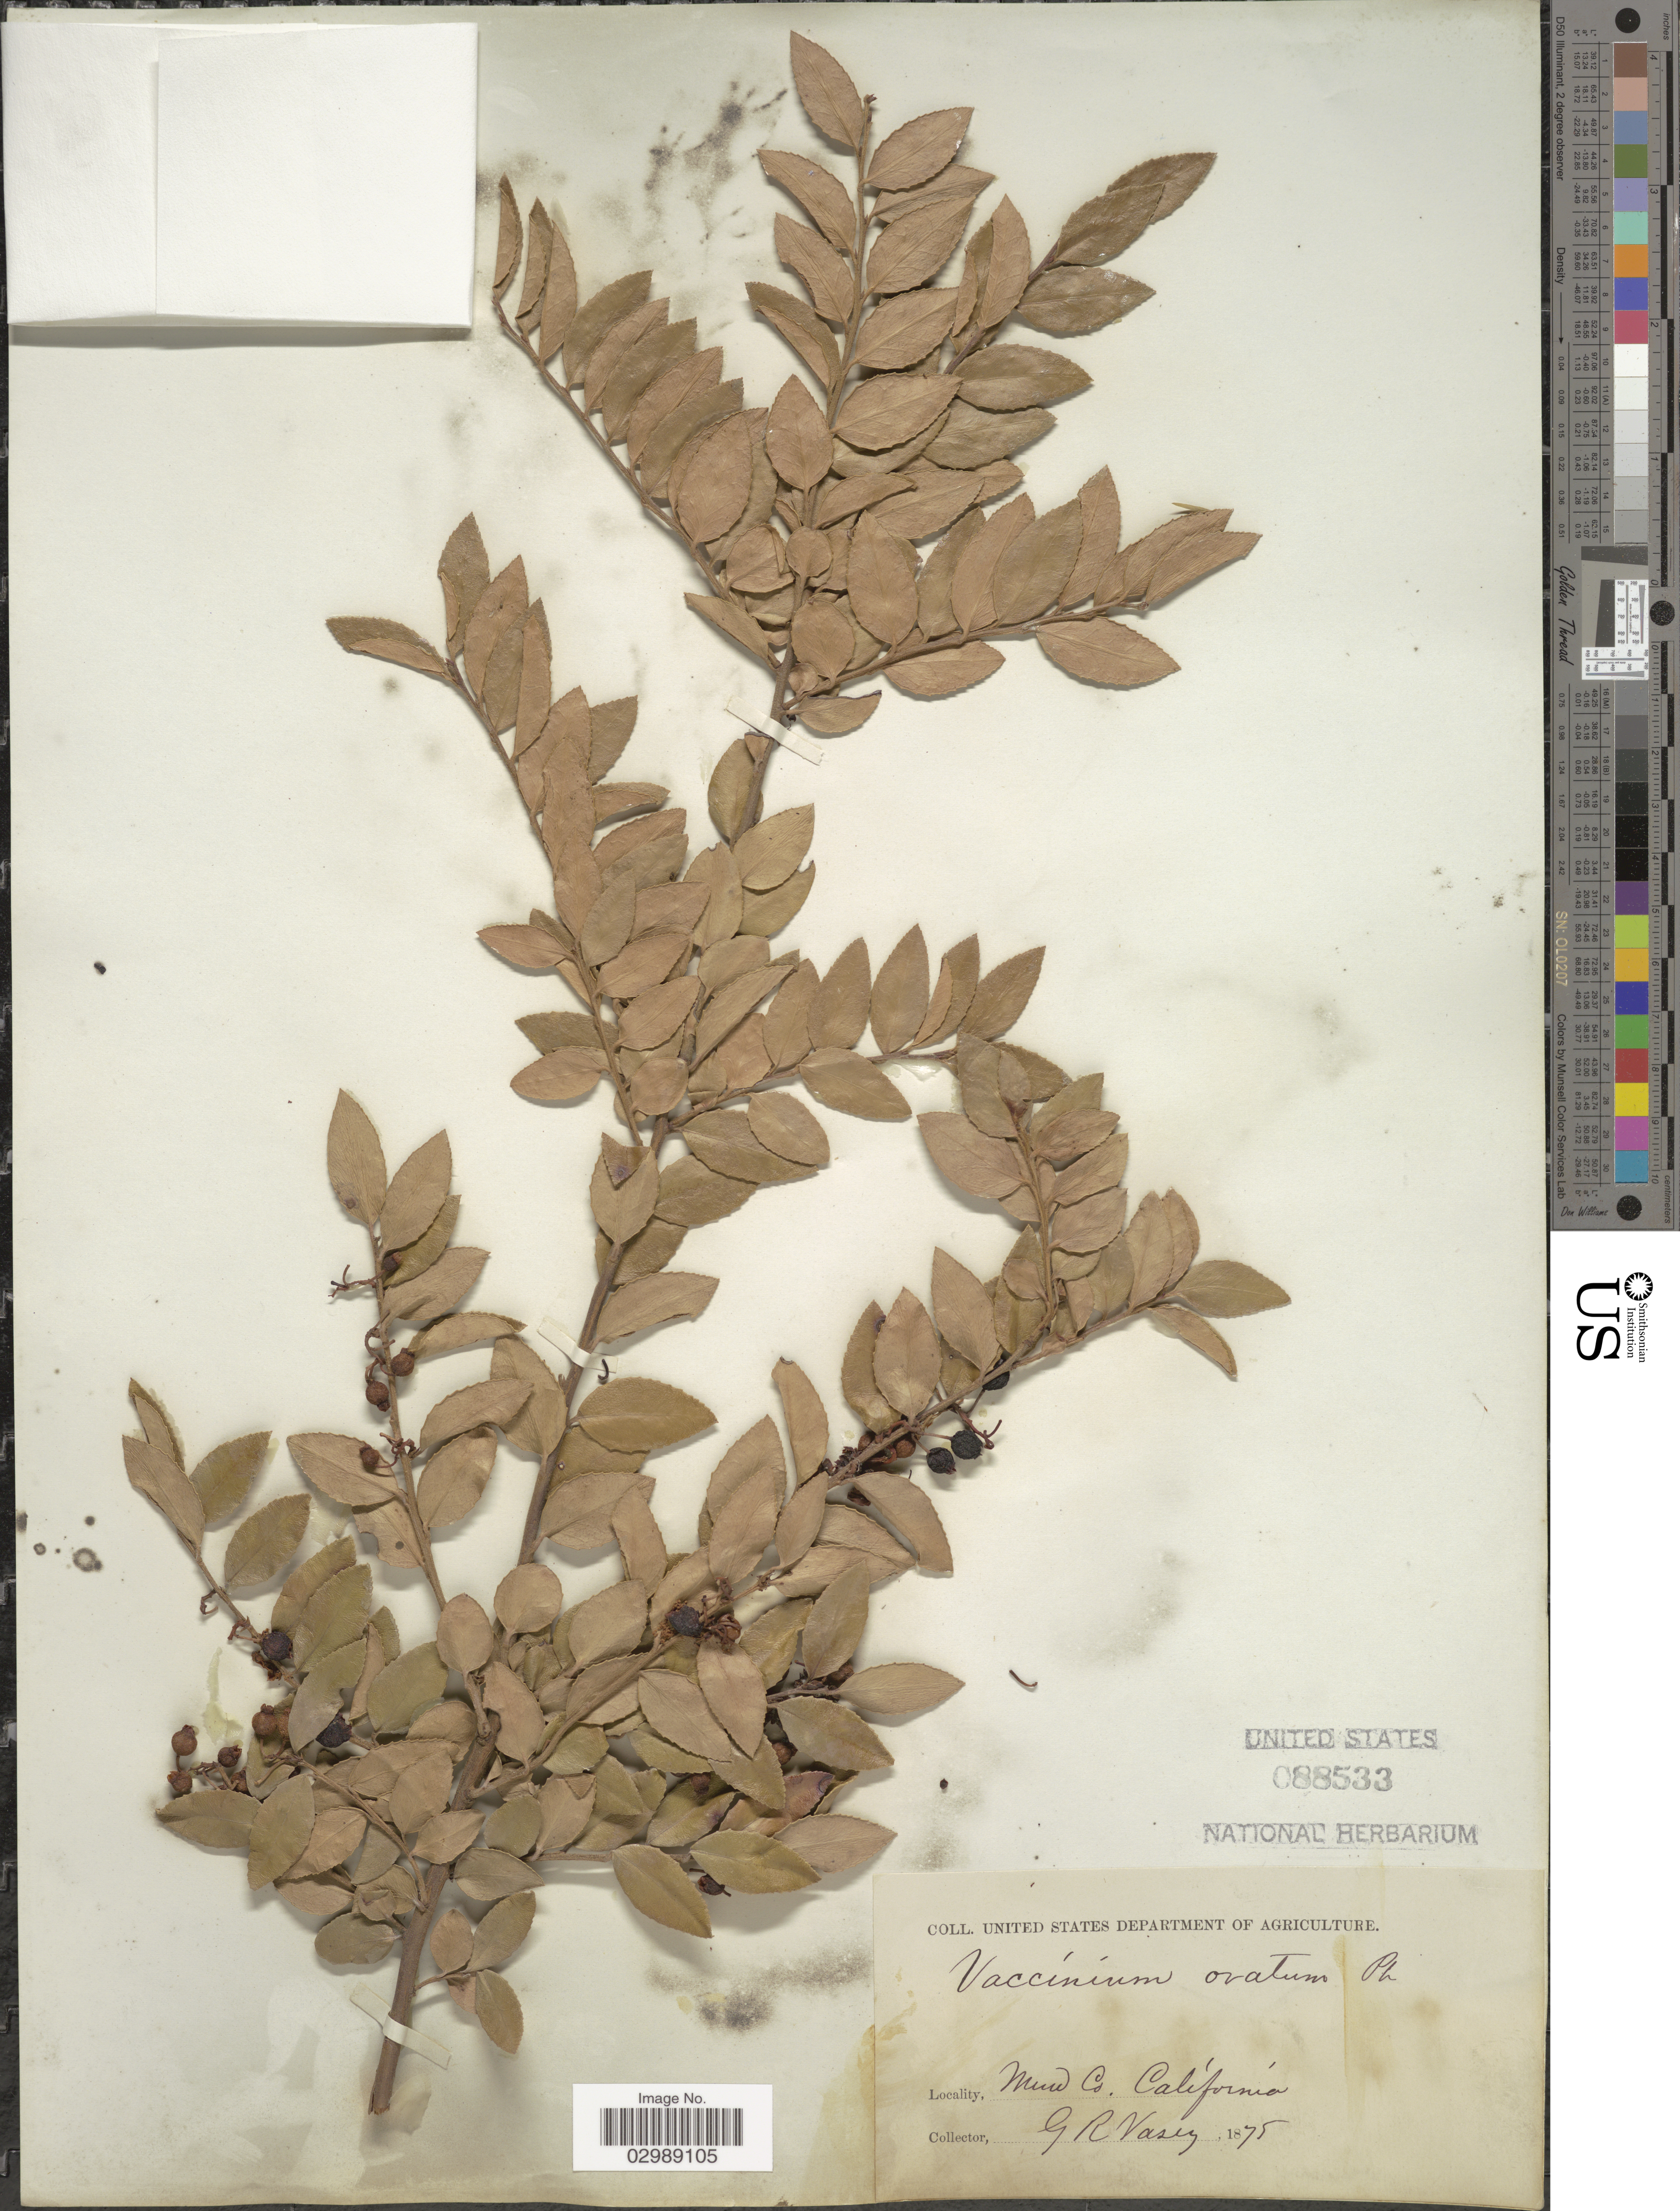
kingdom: Plantae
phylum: Tracheophyta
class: Magnoliopsida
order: Ericales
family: Ericaceae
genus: Vaccinium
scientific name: Vaccinium ovatum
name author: Pursh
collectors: G. R. Vasey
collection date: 1875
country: United States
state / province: California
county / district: Merced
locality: Merced Co.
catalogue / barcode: US 88533